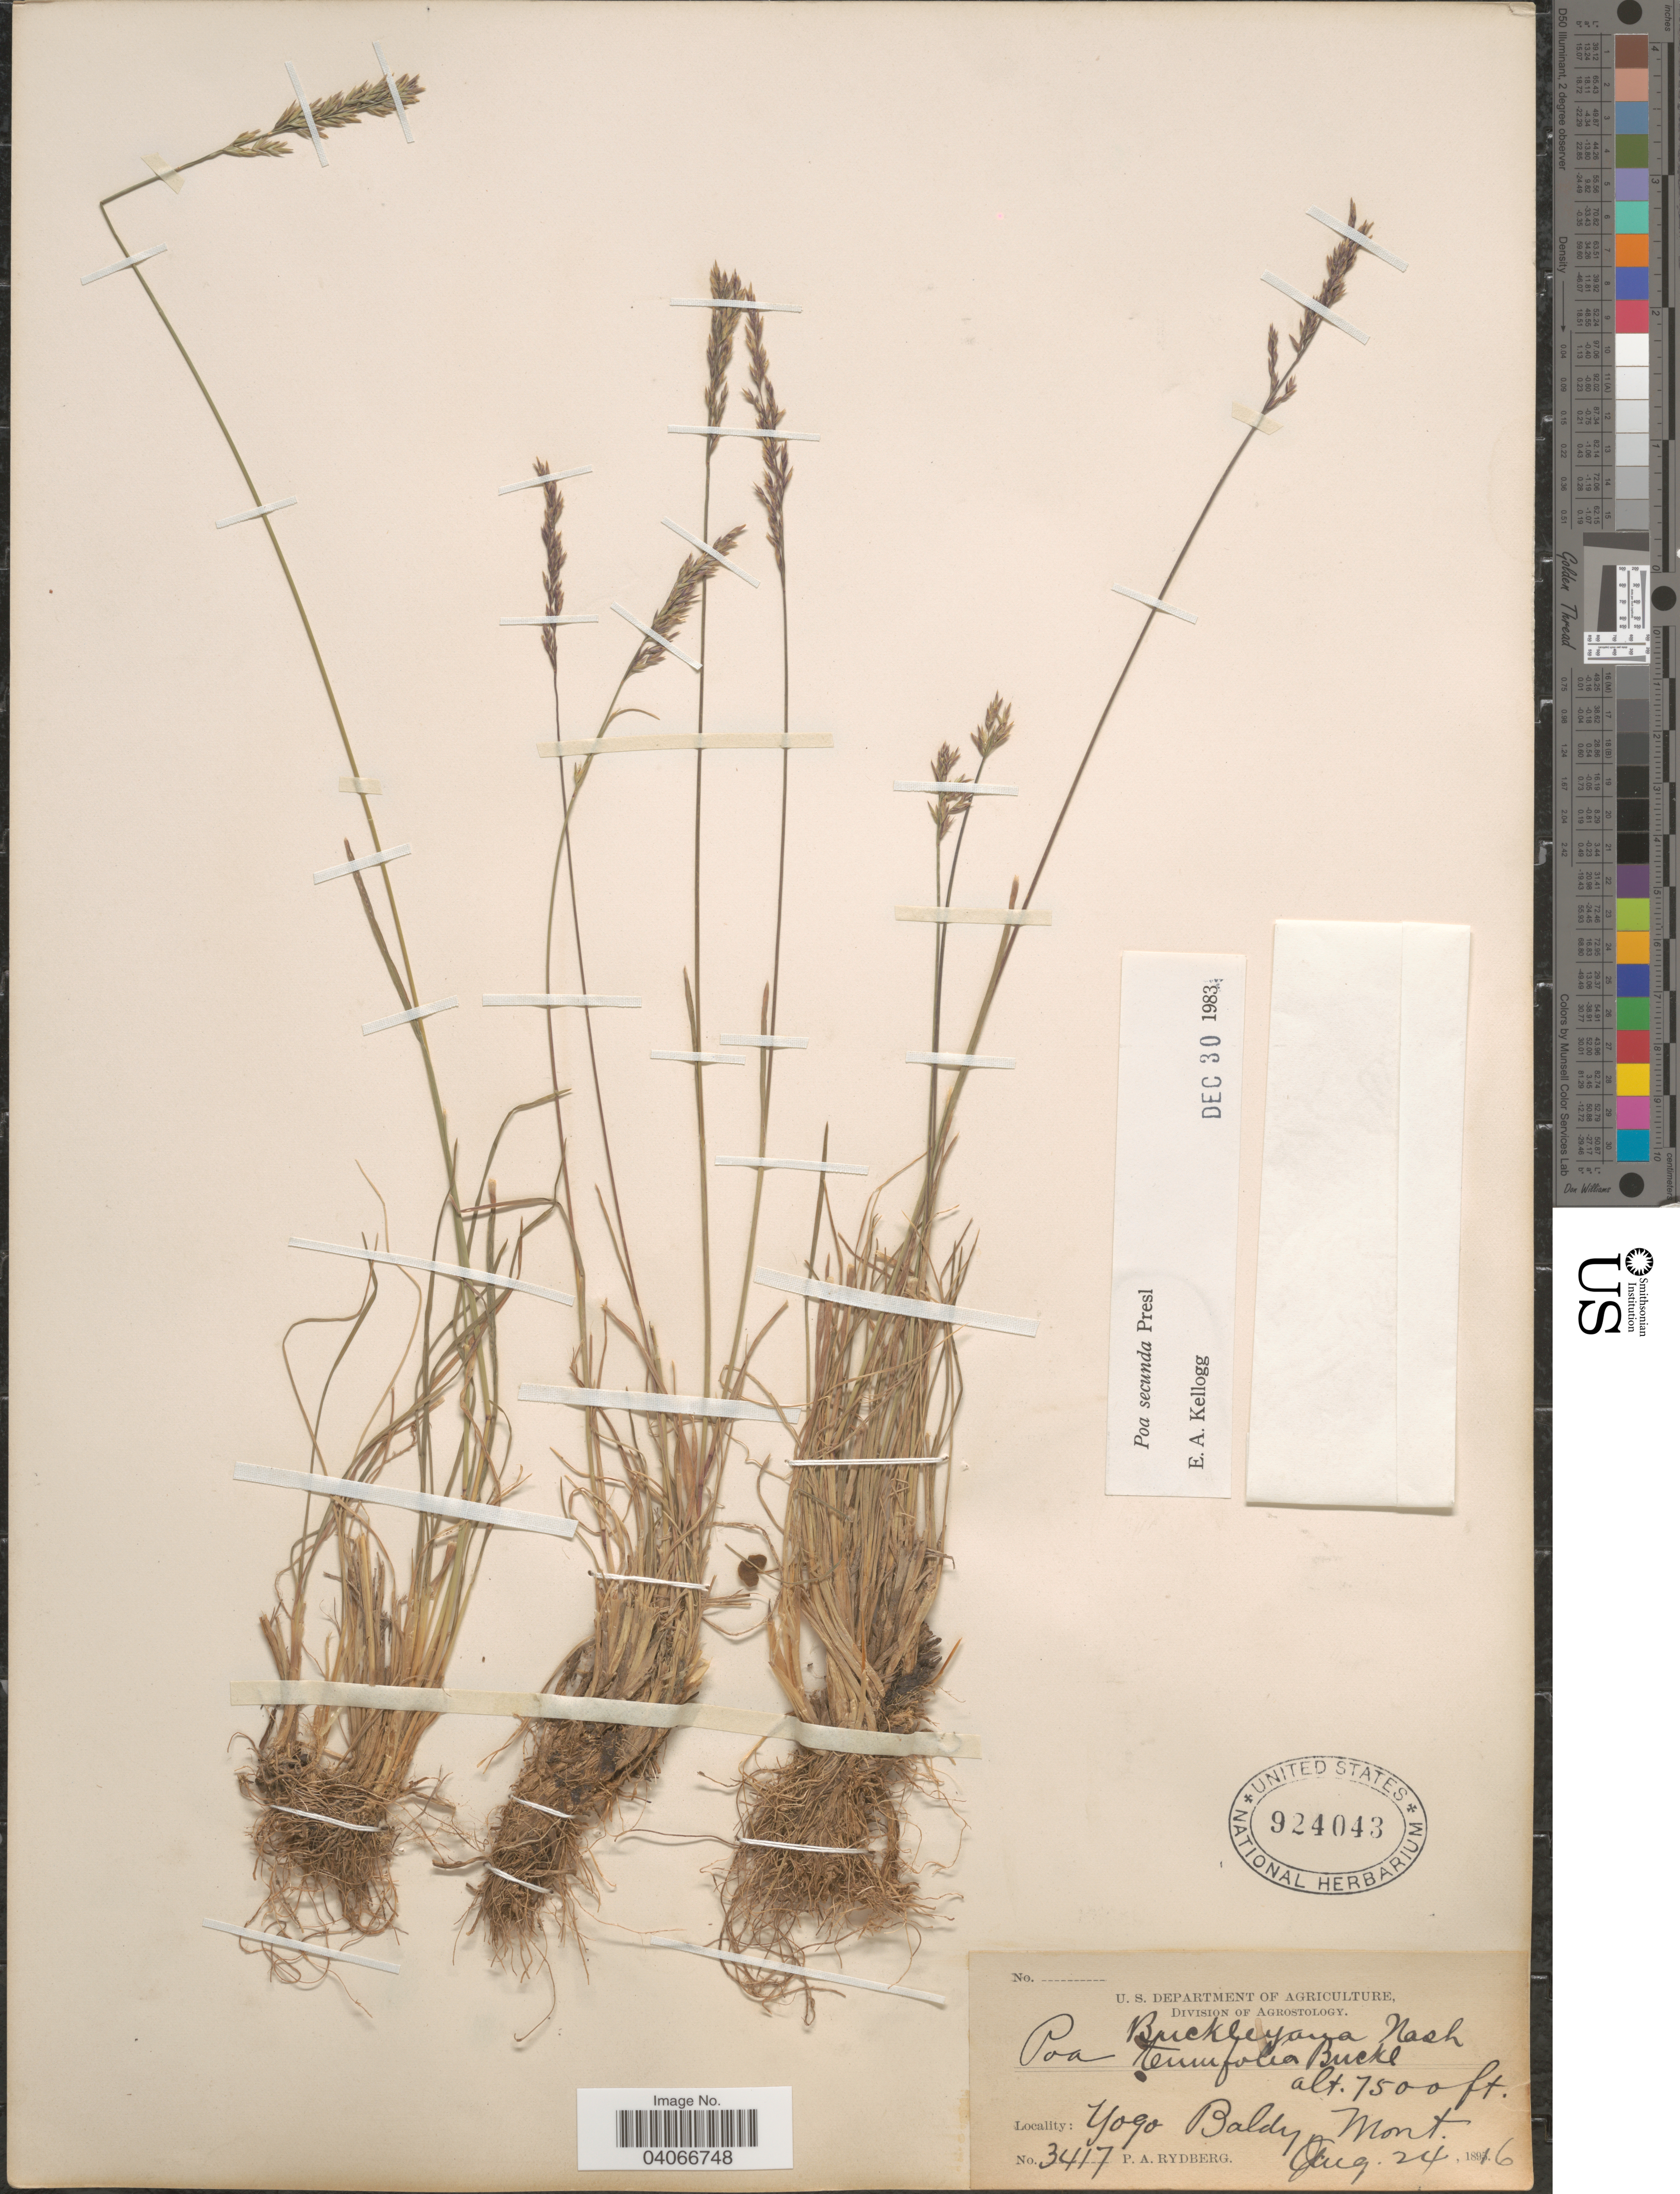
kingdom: Plantae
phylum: Tracheophyta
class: Liliopsida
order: Poales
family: Poaceae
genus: Poa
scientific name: Poa secunda subsp. secunda var. scabrella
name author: (Thurb.) Soreng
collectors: P. A. Rydberg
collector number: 3417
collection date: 1896-08-24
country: United States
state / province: Montana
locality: Yogo Baldy.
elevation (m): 2286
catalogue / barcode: US 924043